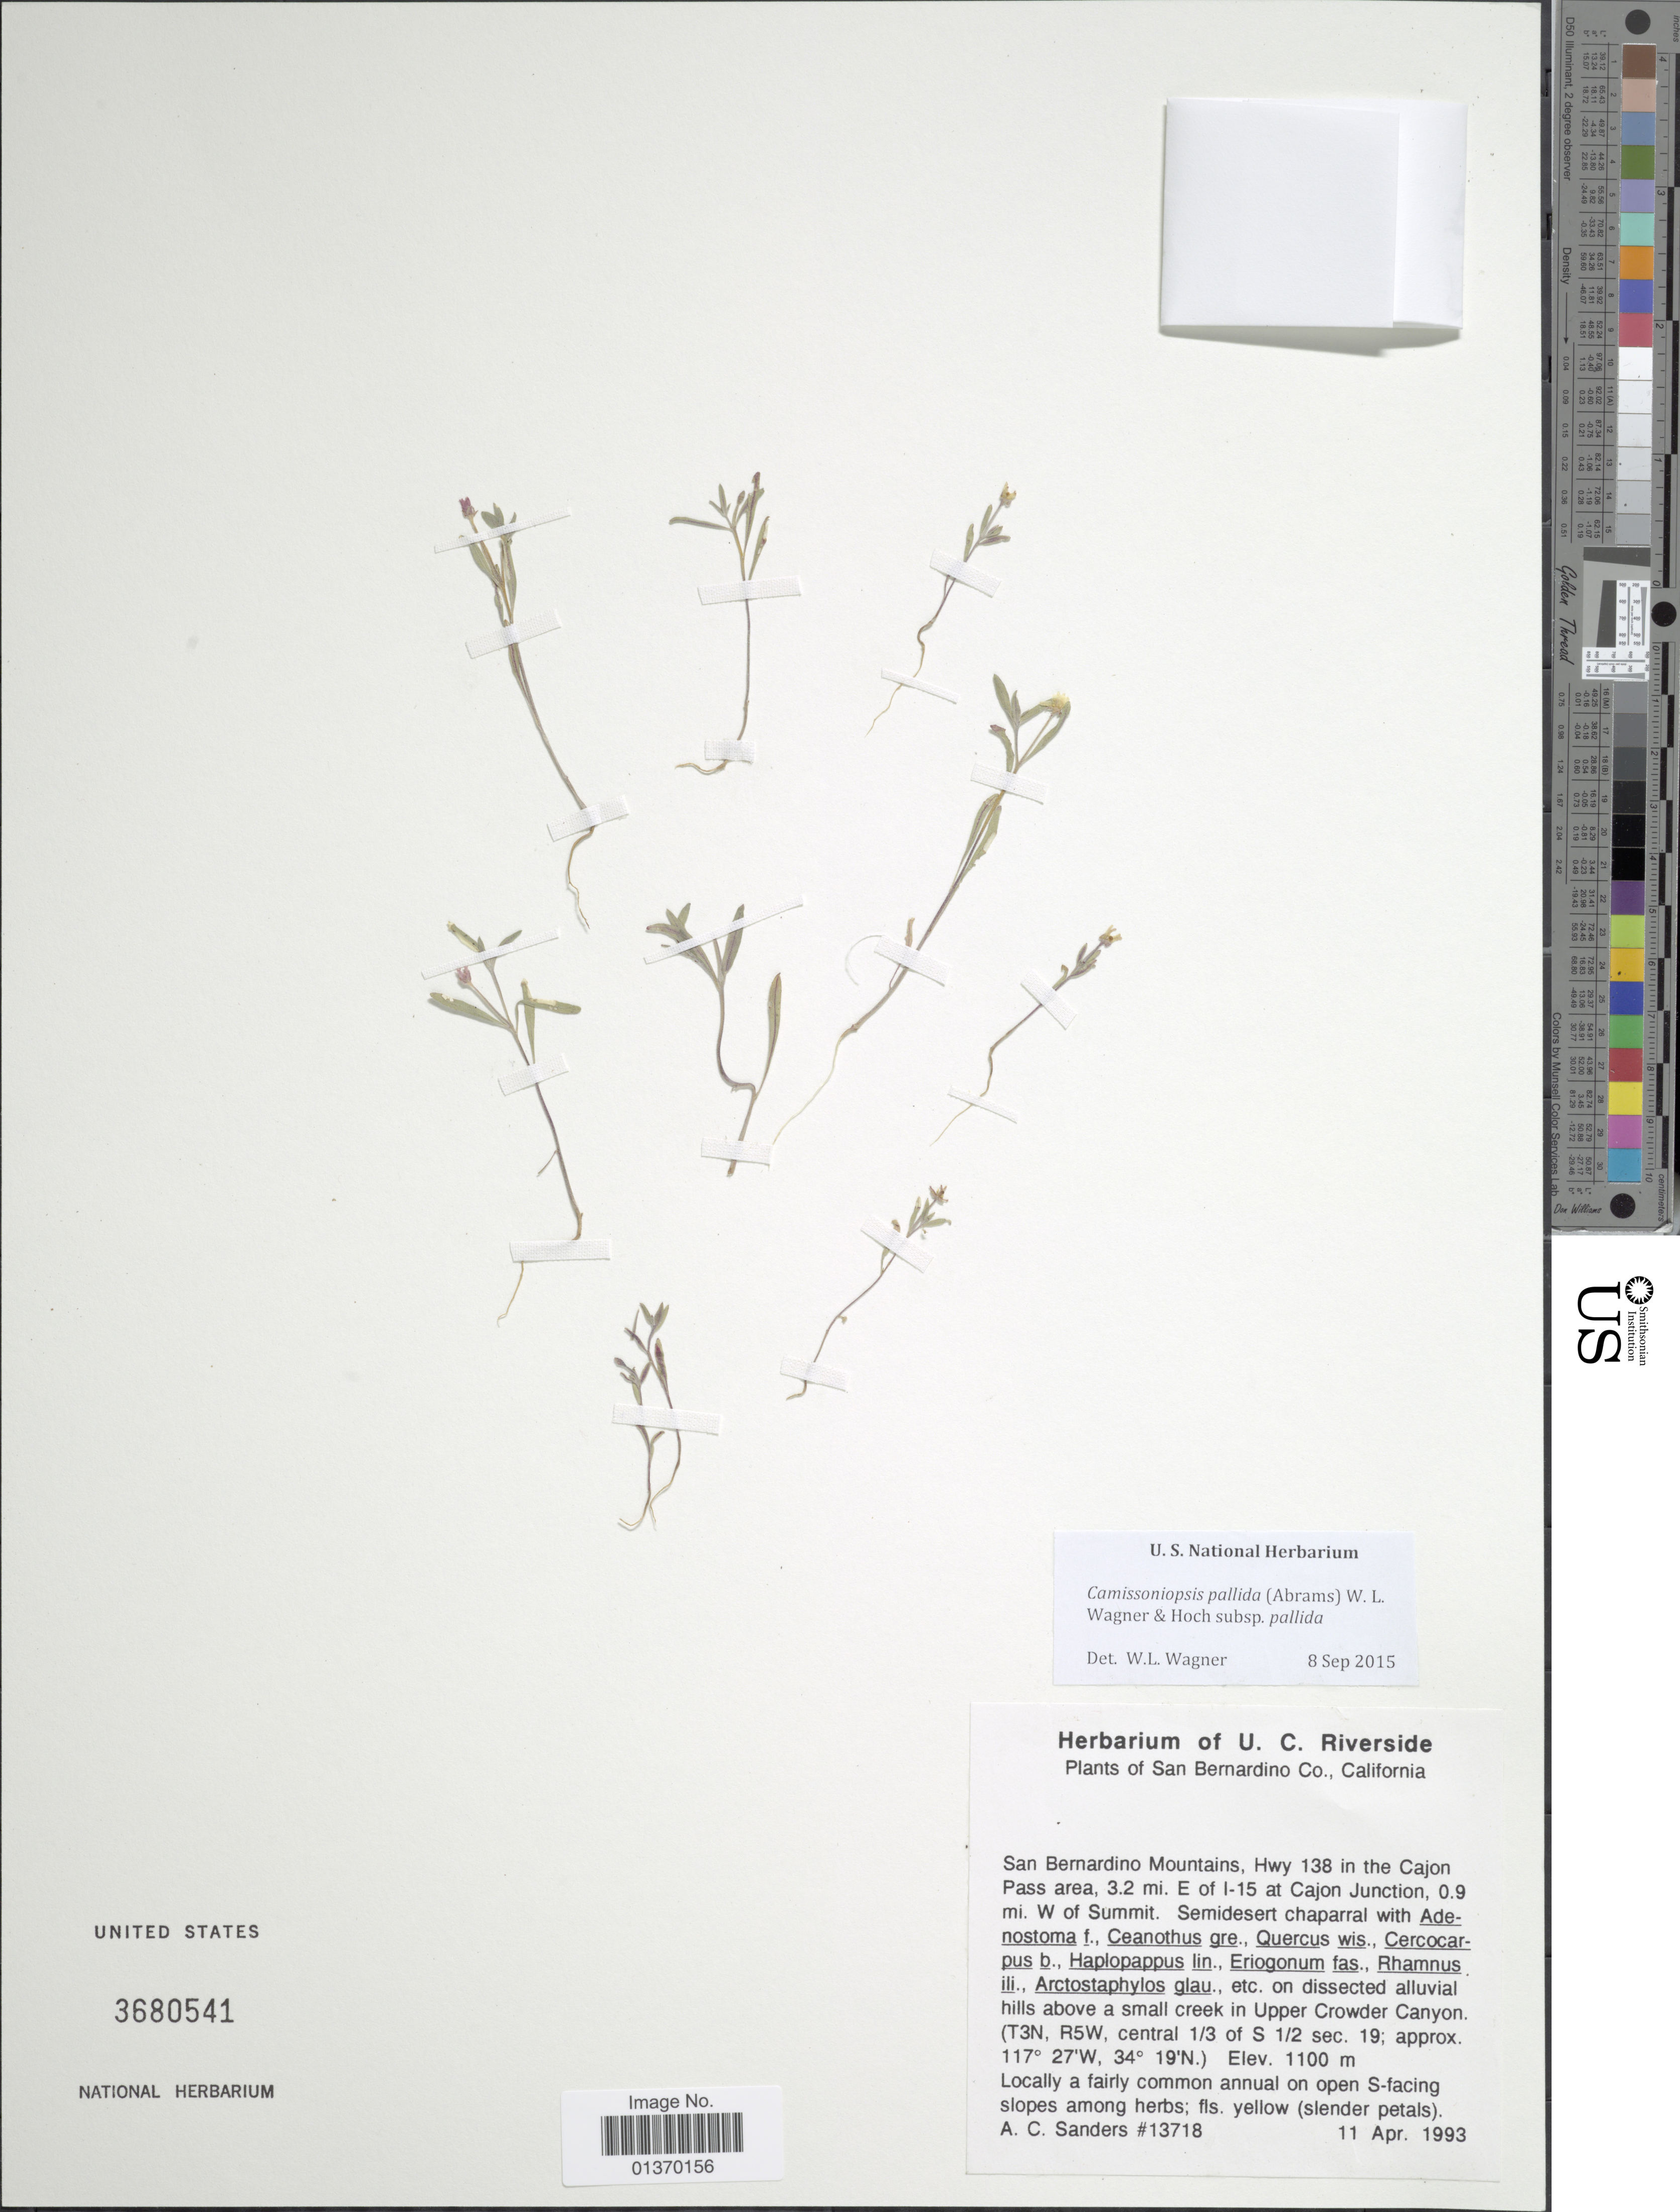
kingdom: Plantae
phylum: Tracheophyta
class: Magnoliopsida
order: Myrtales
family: Onagraceae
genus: Camissoniopsis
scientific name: Camissoniopsis pallida subsp. pallida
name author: (Abrams) W.L. Wagner & Hoch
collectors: A. Sanders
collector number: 13718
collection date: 1993-04-11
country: United States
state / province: California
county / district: San Bernardino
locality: San Bernardino Co., San Bernardino Mountains, Hwy 138 in the Cajon Pass area, 3.2 mi. E of I-15 at Cajon Junction, 0.9 mi. W of Summit, on dissected alluvial hills above a small creek in Upper Crowder Canyon (T3N, R5W, central 1/3 of S 1/2 sec. 19)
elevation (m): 1100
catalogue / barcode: US 3680541